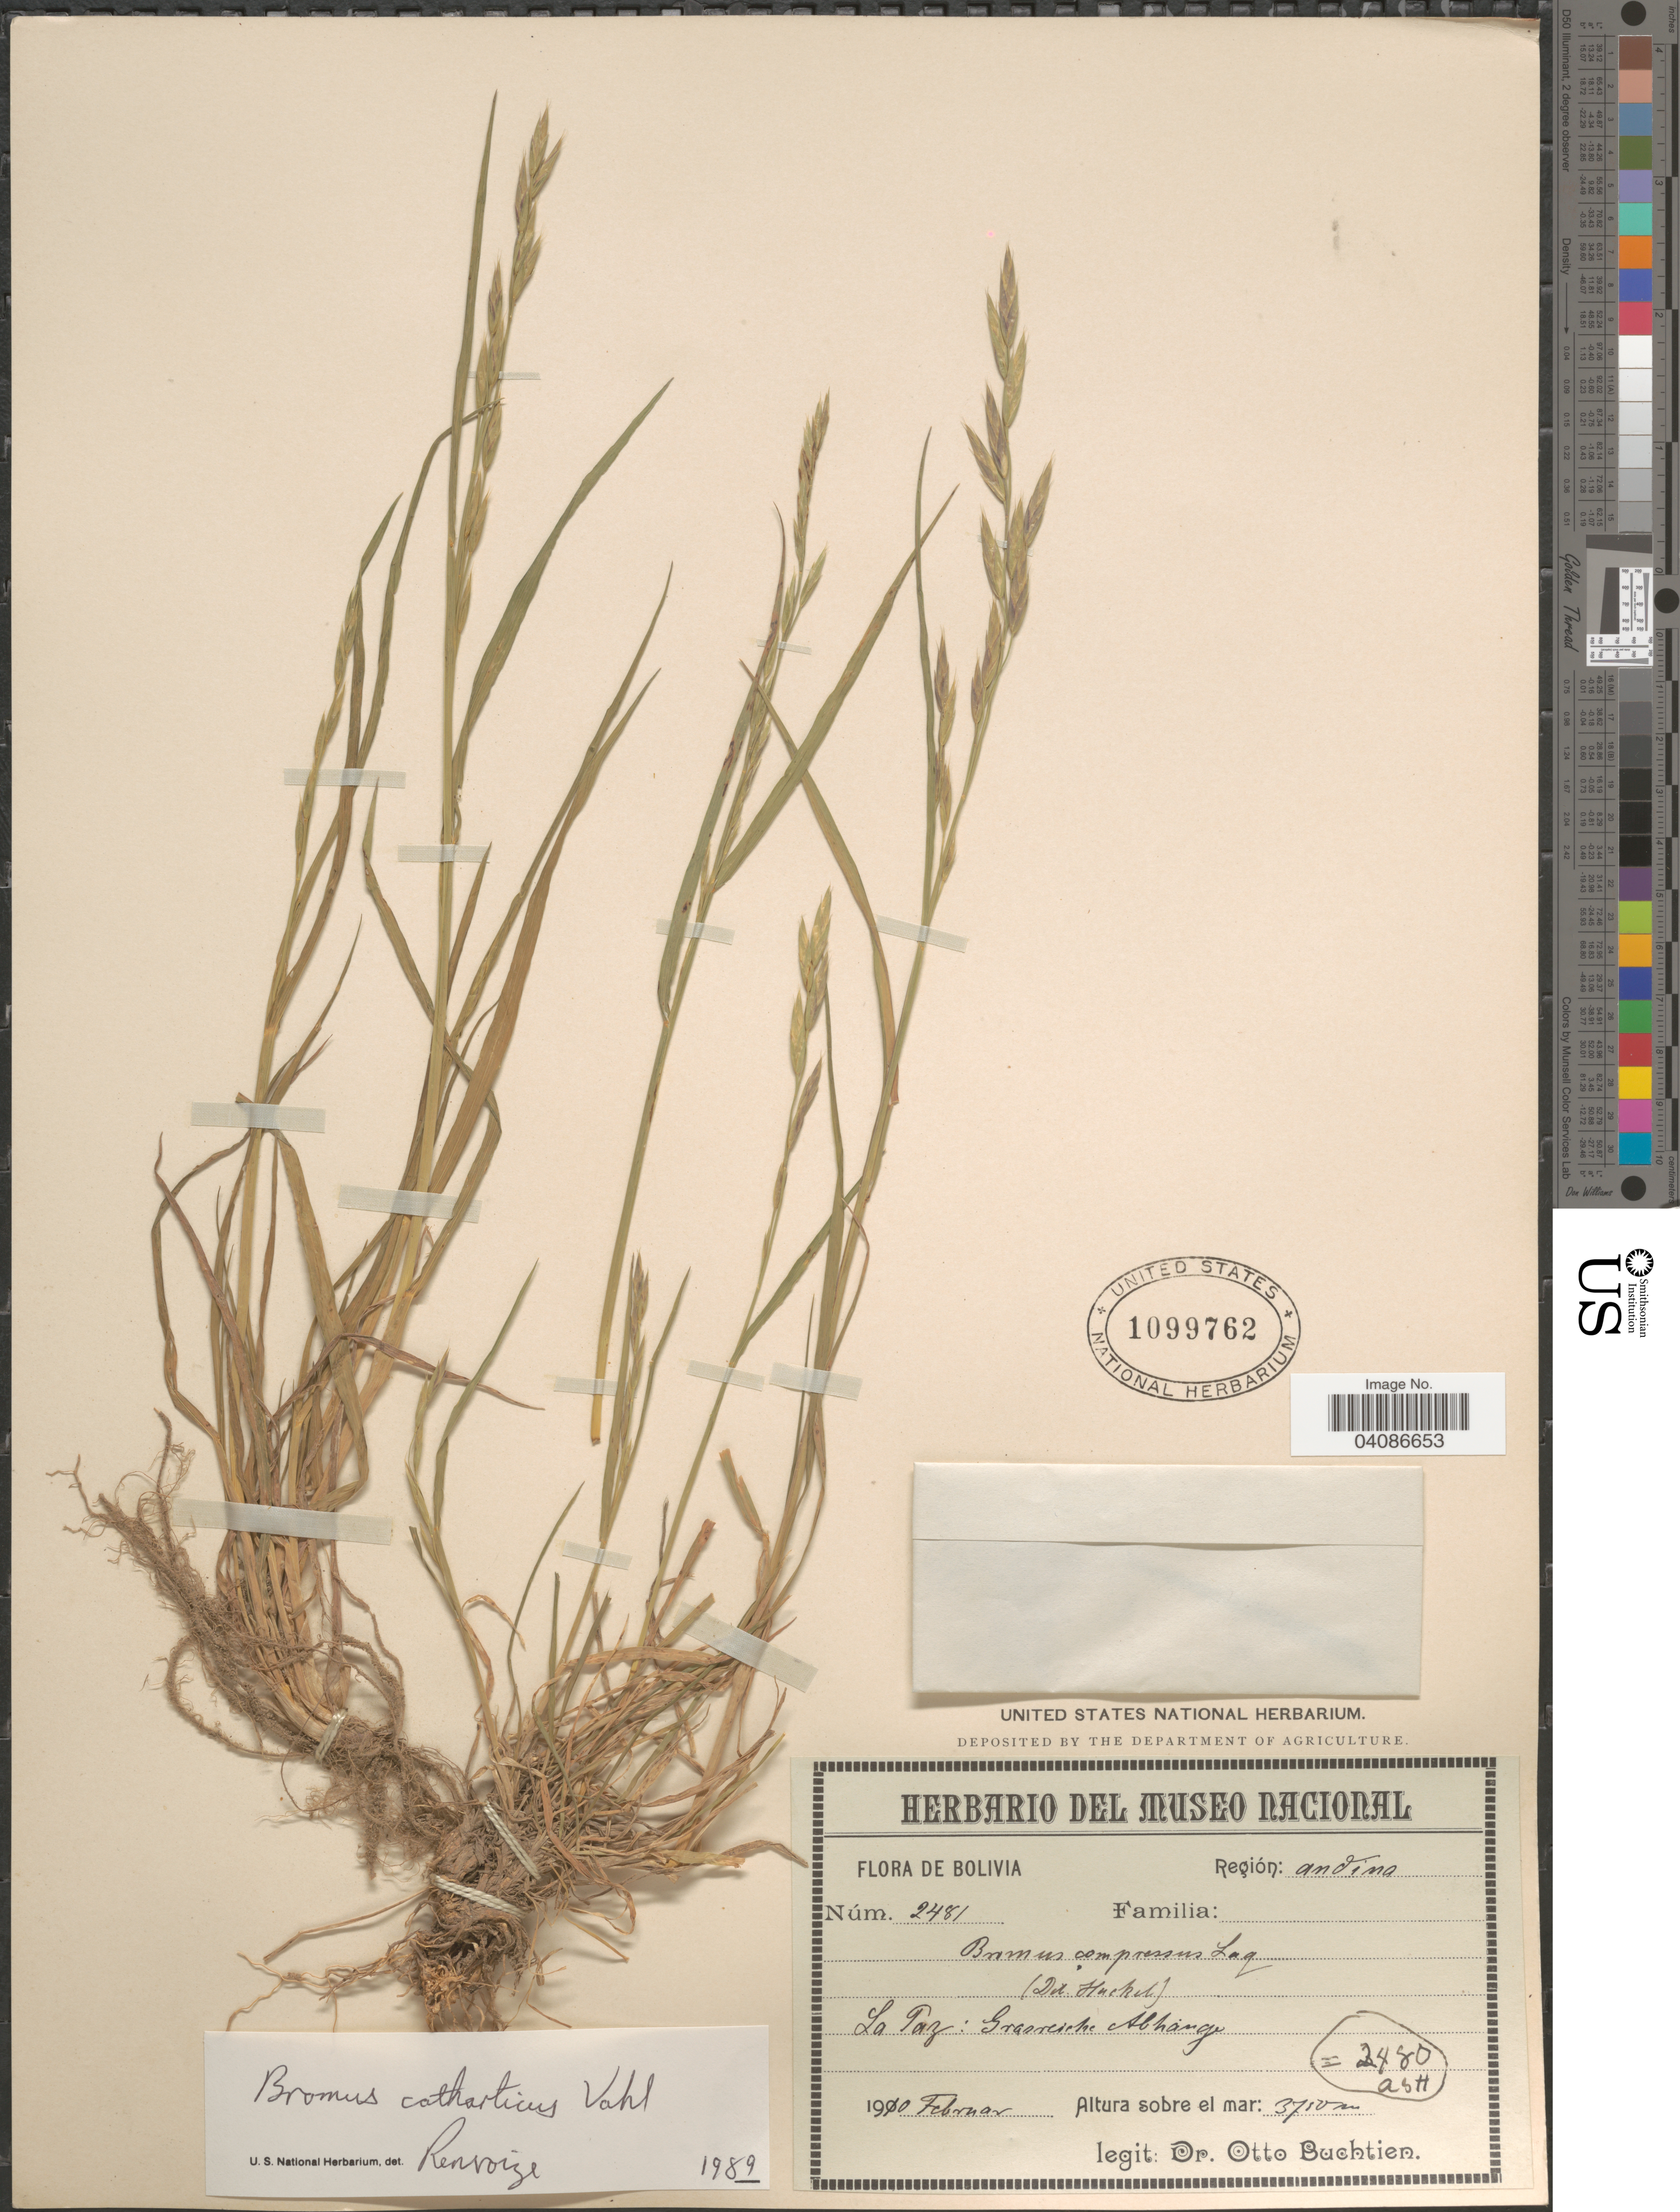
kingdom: Plantae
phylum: Tracheophyta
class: Liliopsida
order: Poales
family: Poaceae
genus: Bromus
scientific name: Bromus catharticus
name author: Vahl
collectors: O. Buchtien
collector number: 2481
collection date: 1910-02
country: Bolivia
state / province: La Paz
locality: Región: andina. Grassiche Abhange.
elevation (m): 3750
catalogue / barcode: US 1099762